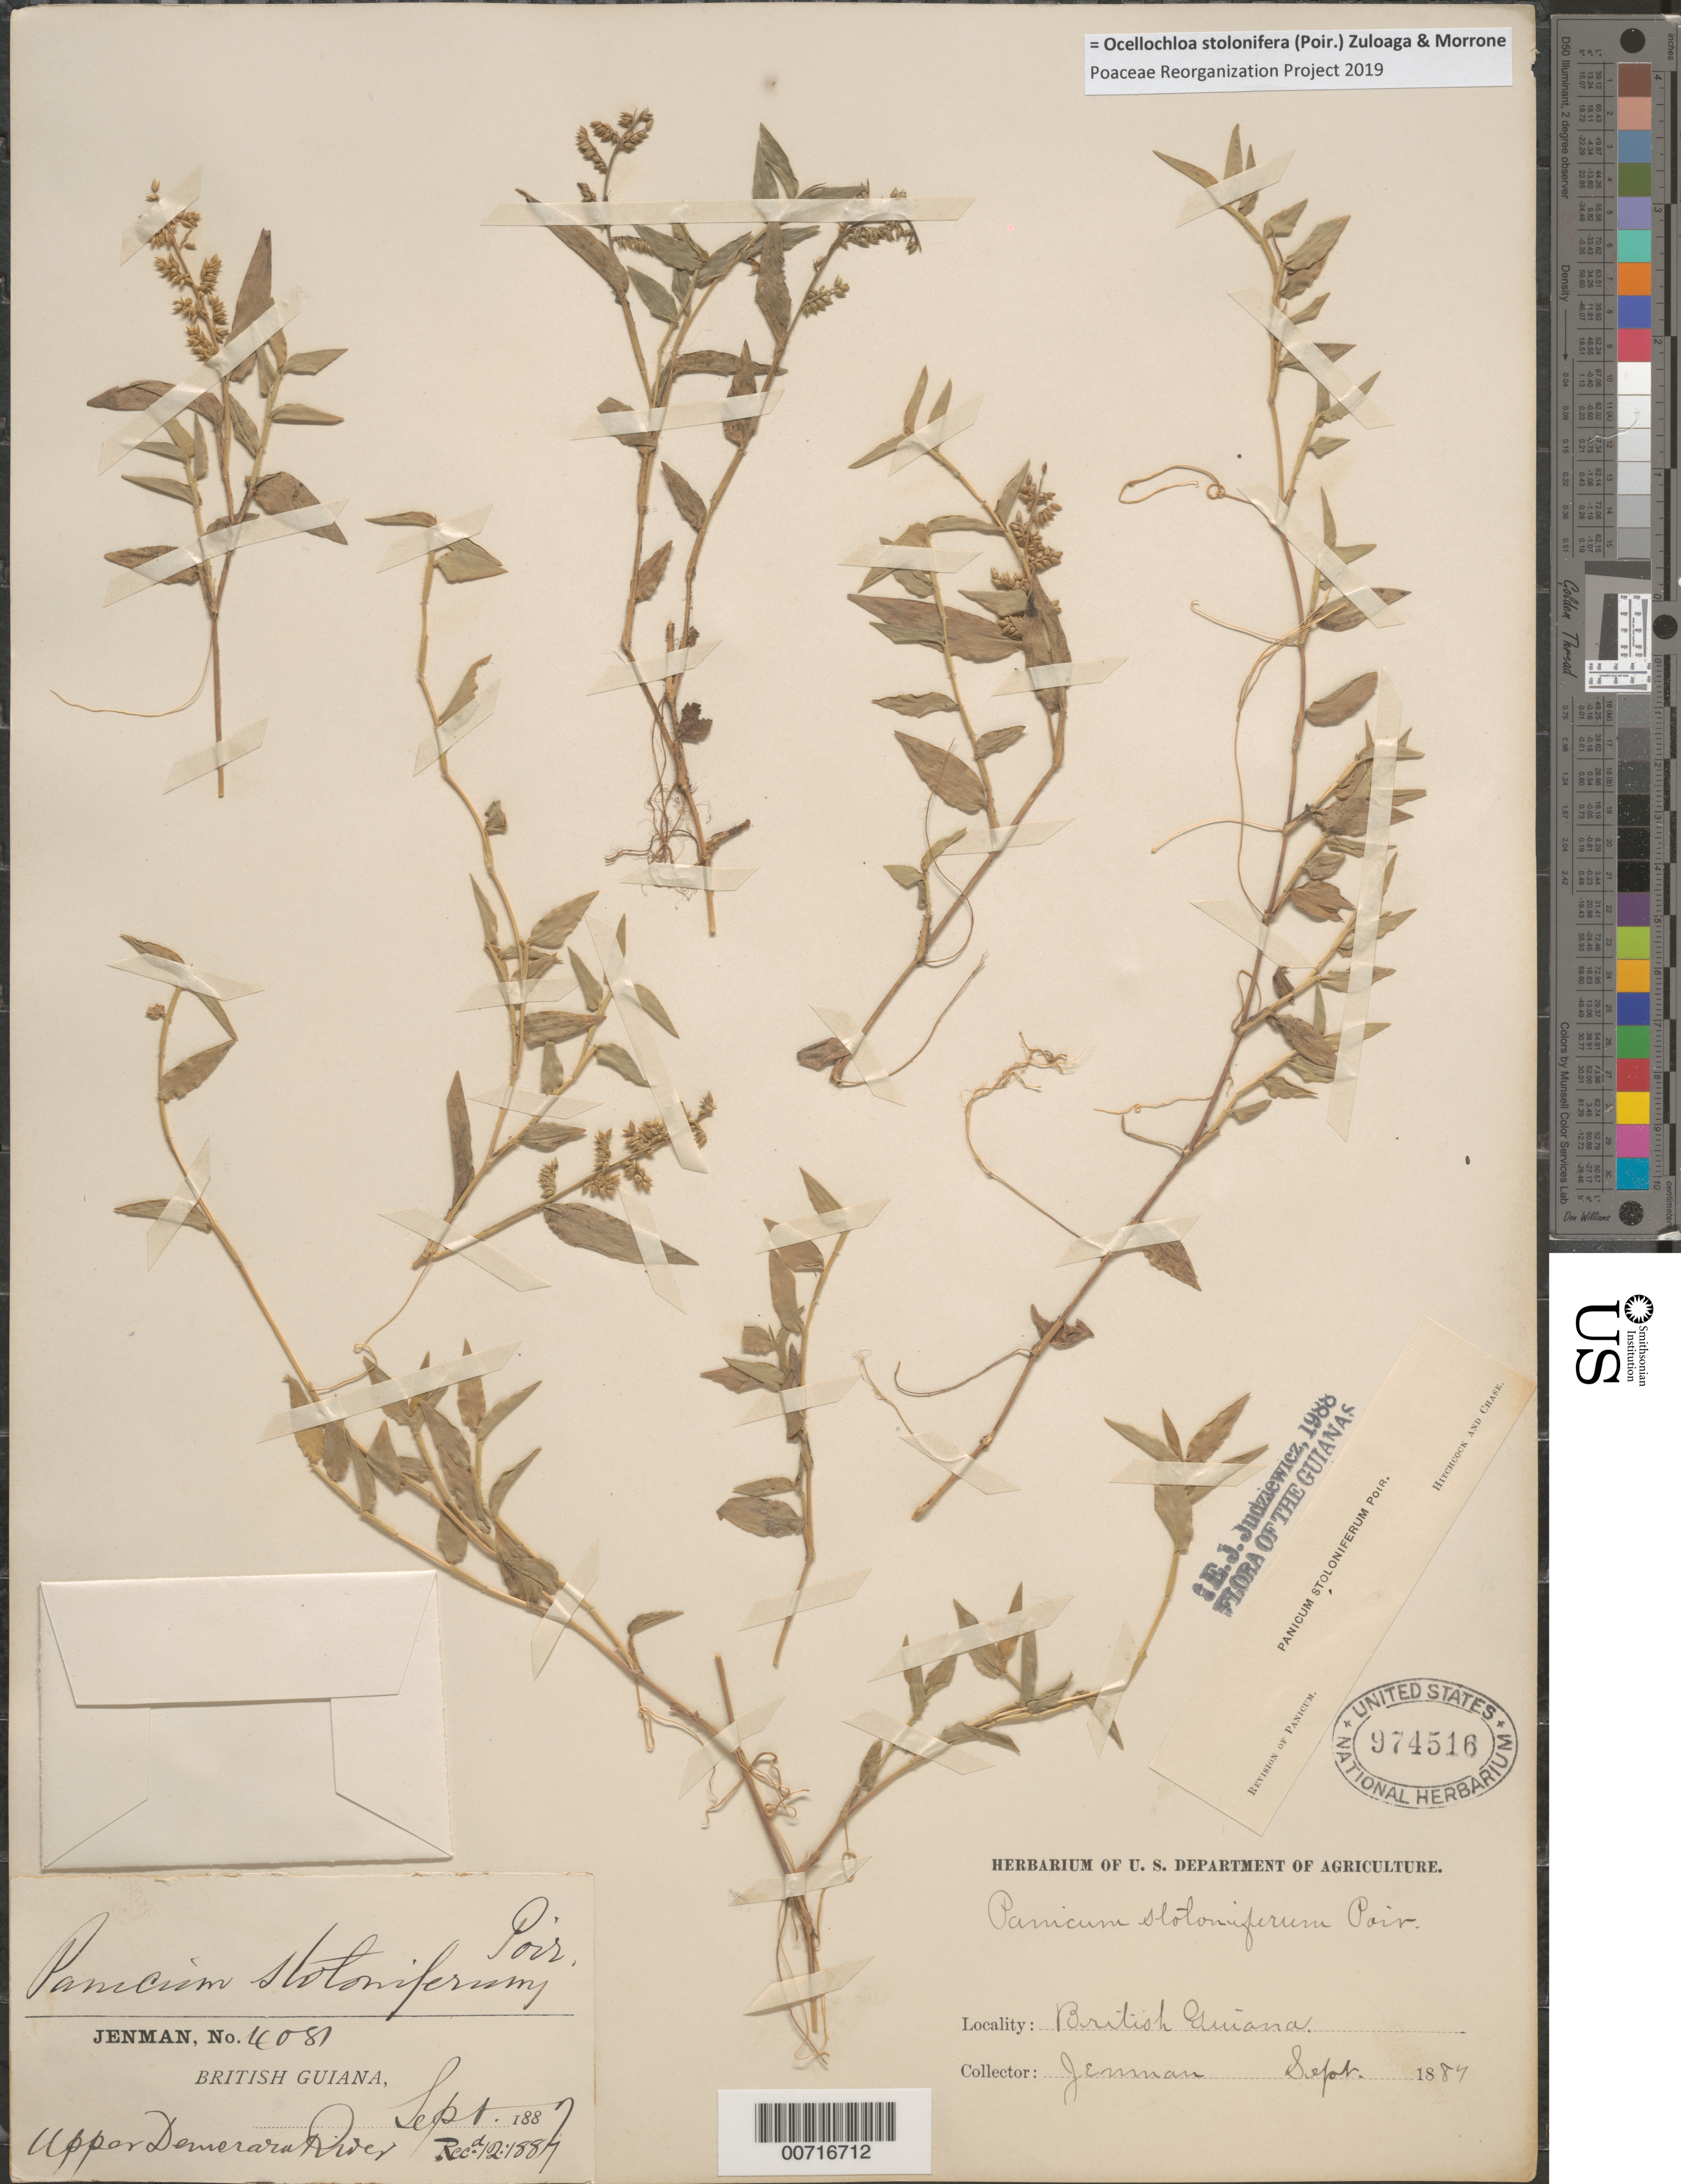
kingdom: Plantae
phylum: Tracheophyta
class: Liliopsida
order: Poales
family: Poaceae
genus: Ocellochloa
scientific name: Ocellochloa stolonifera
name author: (Poir.) Zuloaga & Morrone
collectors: -. Jenman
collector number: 4081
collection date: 1887-09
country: Guyana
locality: British Guiana. Upper Demerara River.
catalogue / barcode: US 974516